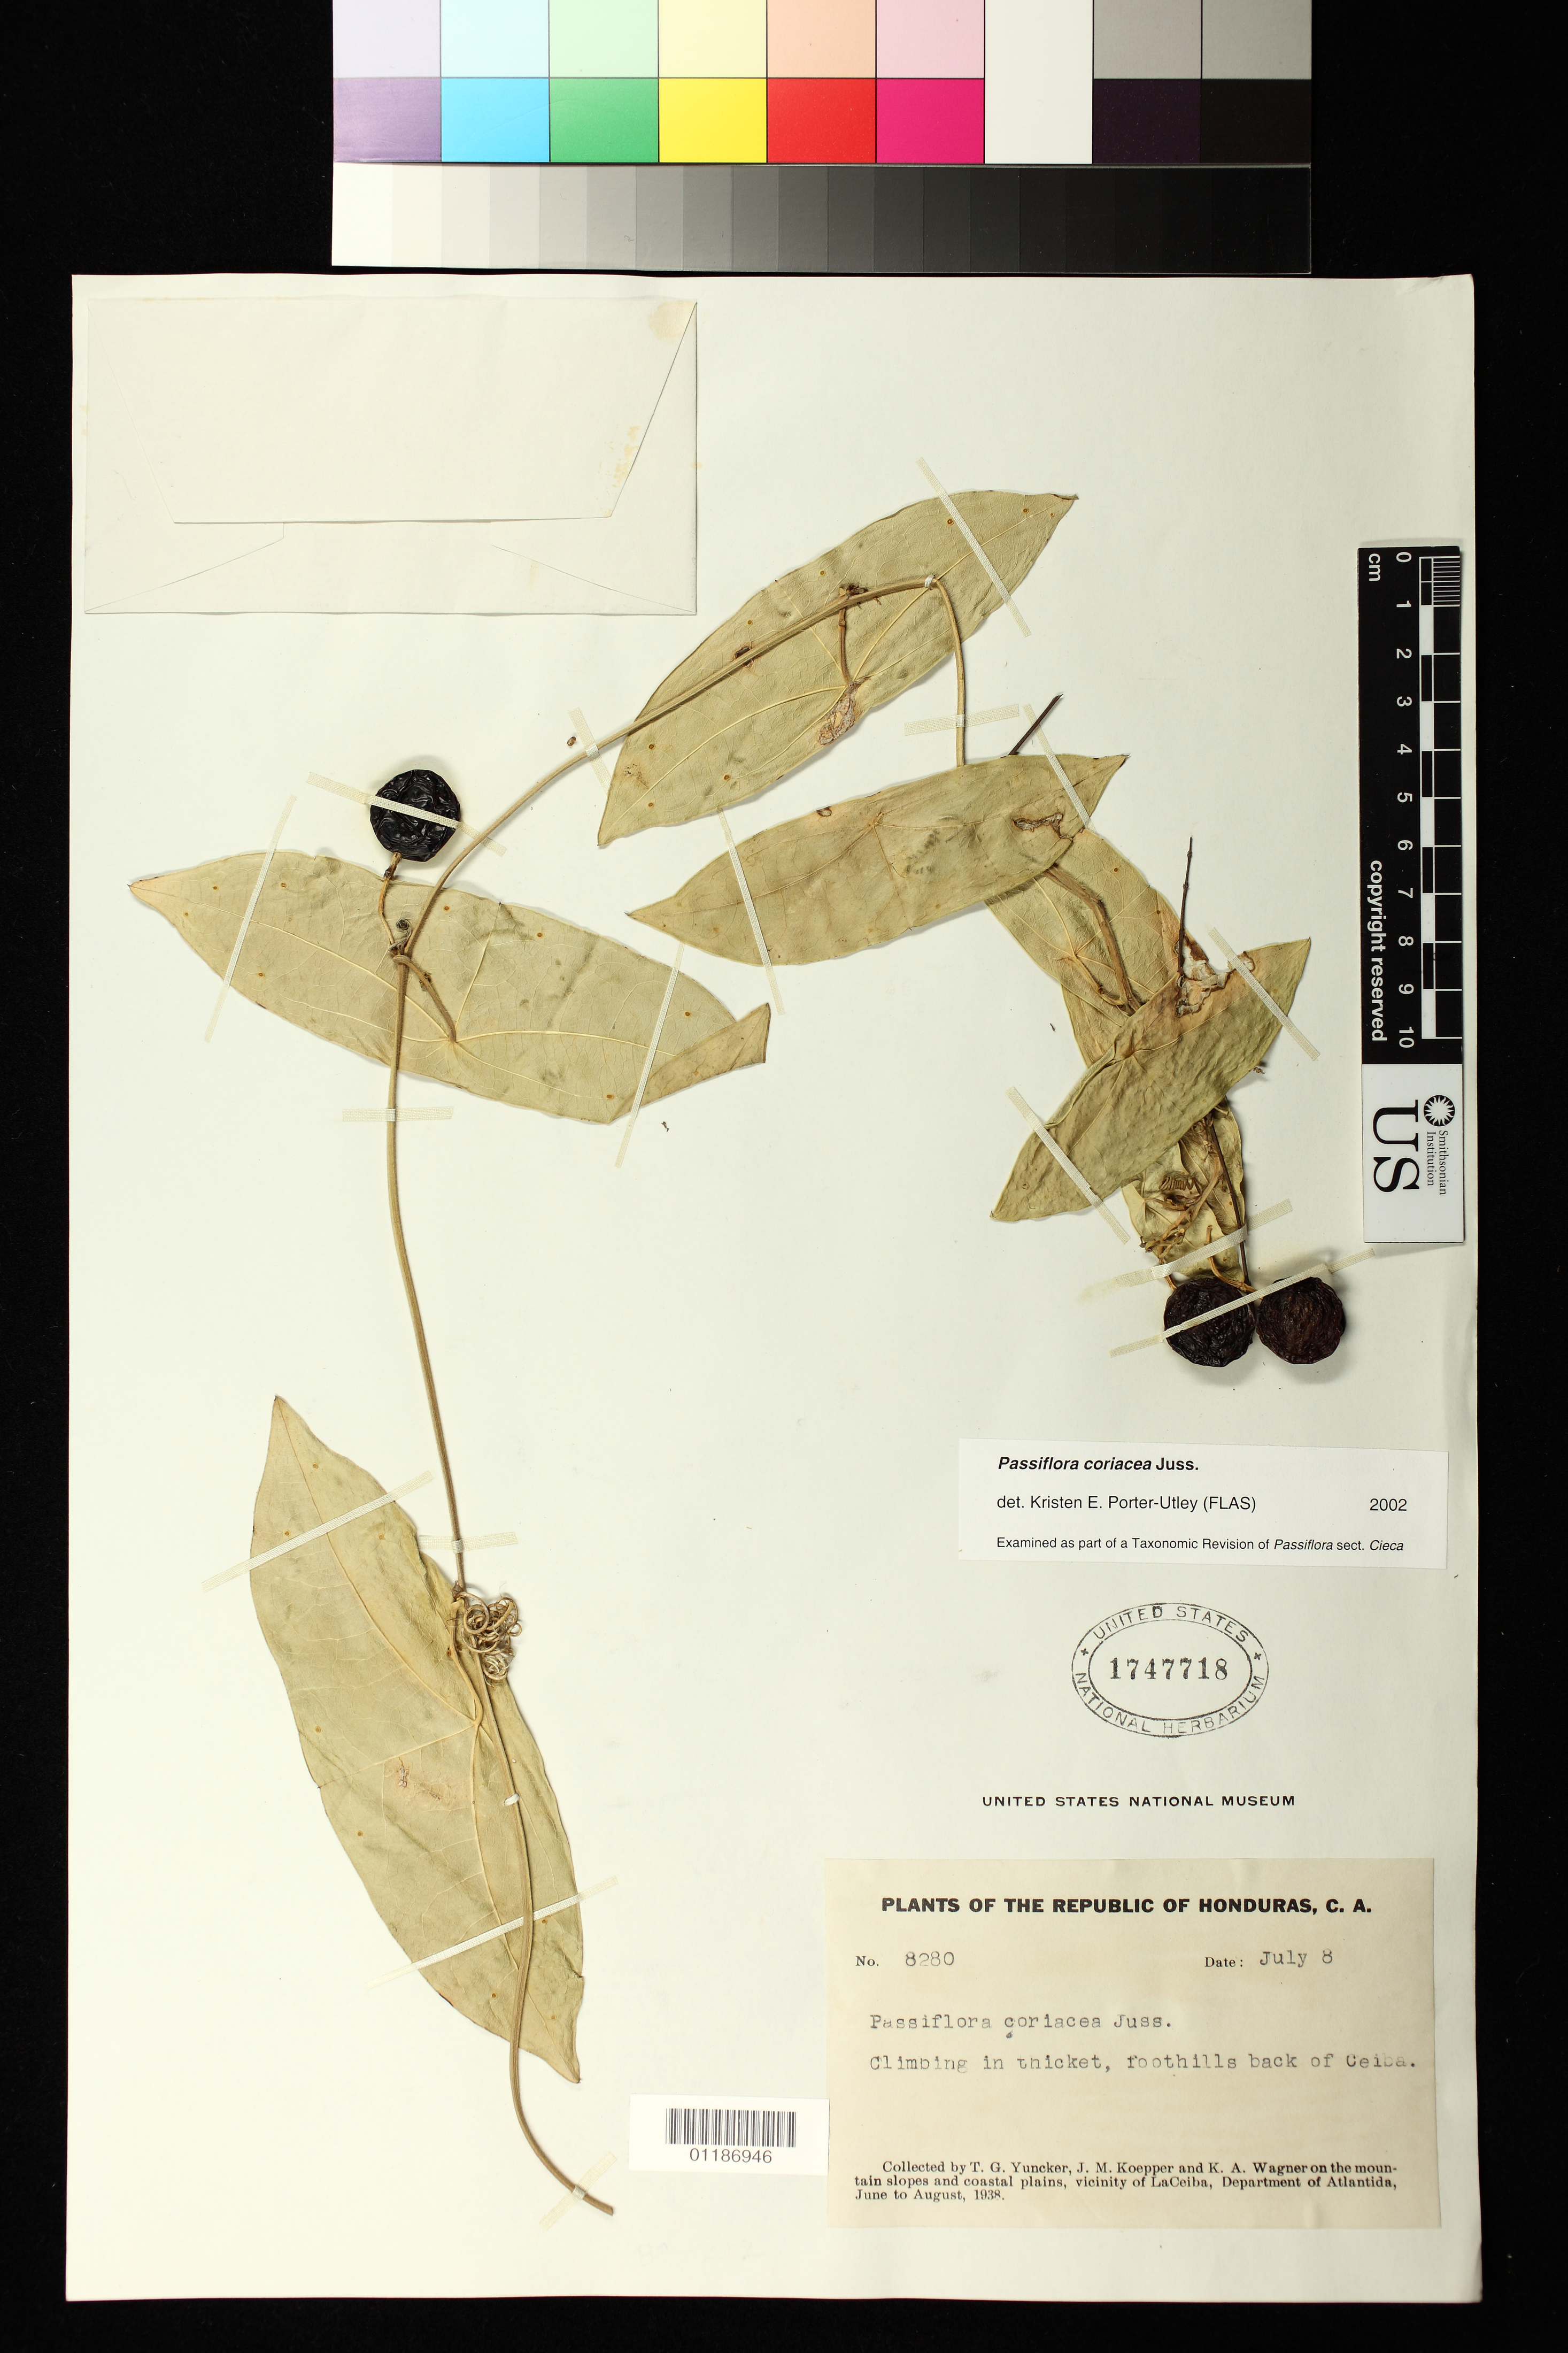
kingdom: Plantae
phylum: Tracheophyta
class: Magnoliopsida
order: Malpighiales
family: Passifloraceae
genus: Passiflora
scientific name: Passiflora coriacea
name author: A. Juss.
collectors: T. G. Yuncker, J. M. Koepper & K. A. Wagner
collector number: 8280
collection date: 1938-07-08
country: Honduras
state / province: Atlántida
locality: Vicinity of La Ceiba, foothills back of Ceiba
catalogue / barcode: US 1747718